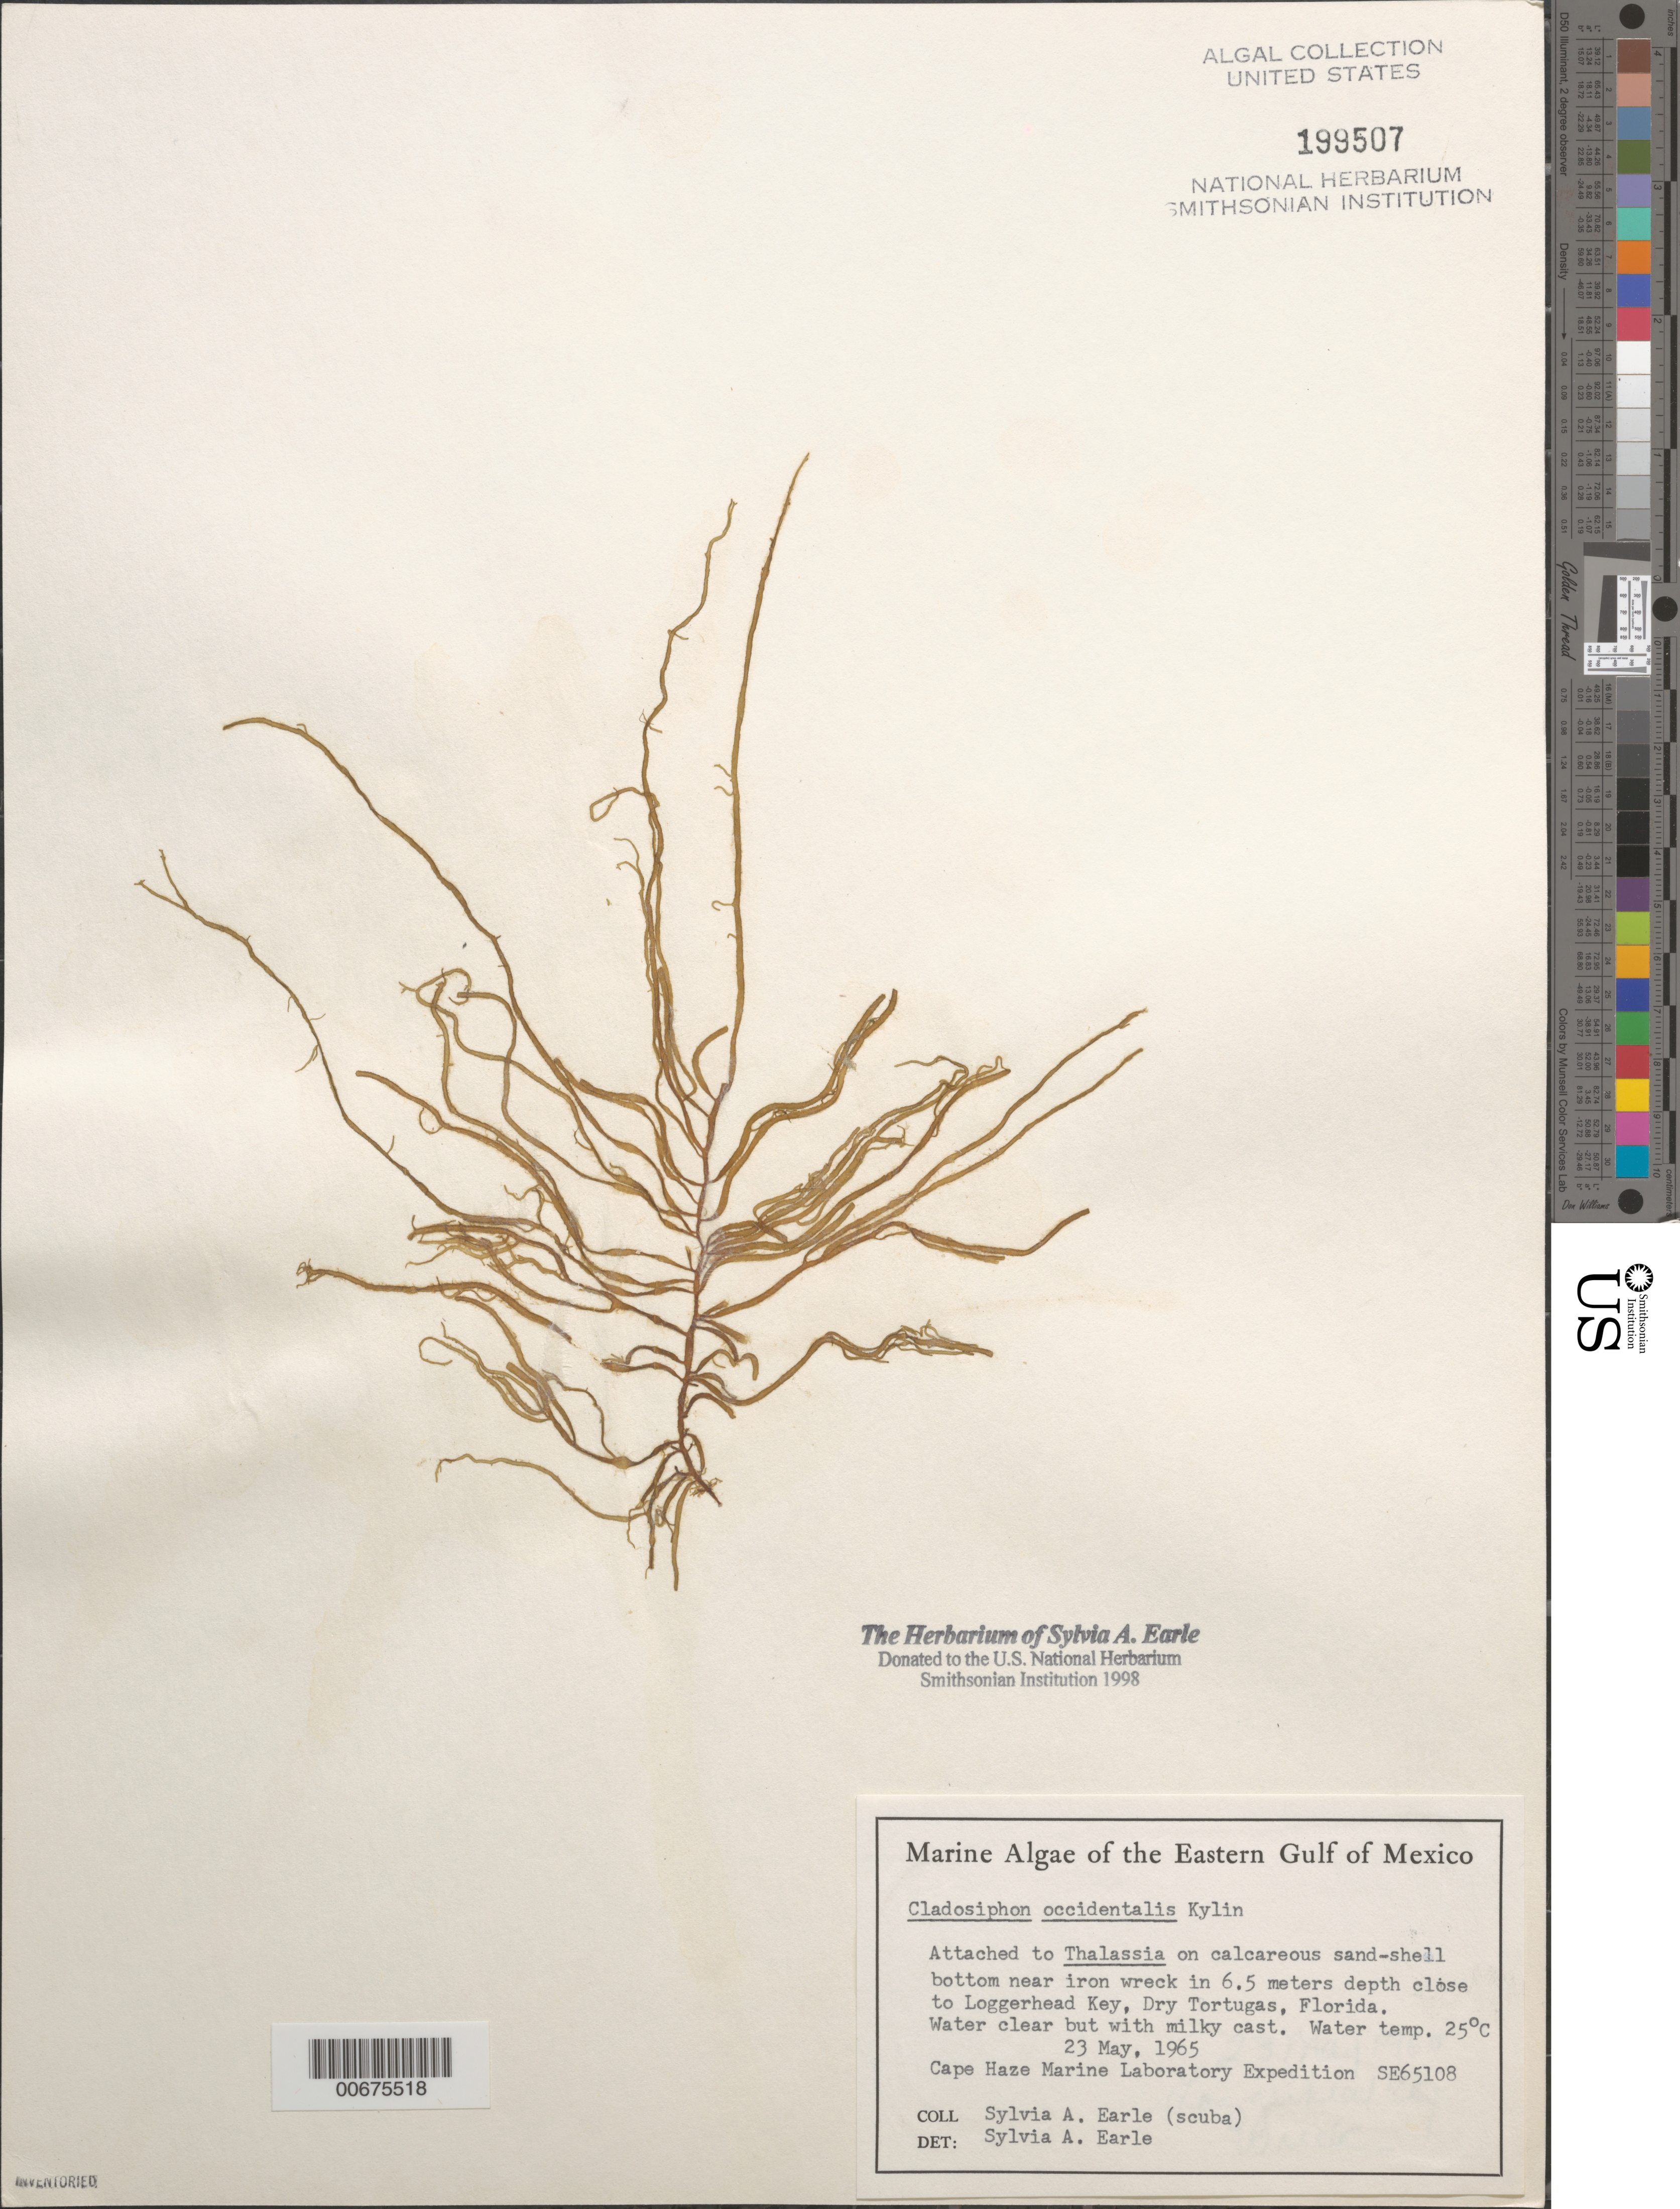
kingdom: Chromista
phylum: Ochrophyta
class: Phaeophyceae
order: Ectocarpales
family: Chordariaceae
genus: Cladosiphon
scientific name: Cladosiphon occidentalis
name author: Kylin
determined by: Earle, S. A.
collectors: S. A. Earle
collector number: Se 65108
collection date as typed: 23 May 1965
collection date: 1965-05-23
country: United States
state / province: Florida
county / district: Monroe County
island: Dry Tortugas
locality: Near Loggerhead Key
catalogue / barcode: US 199507